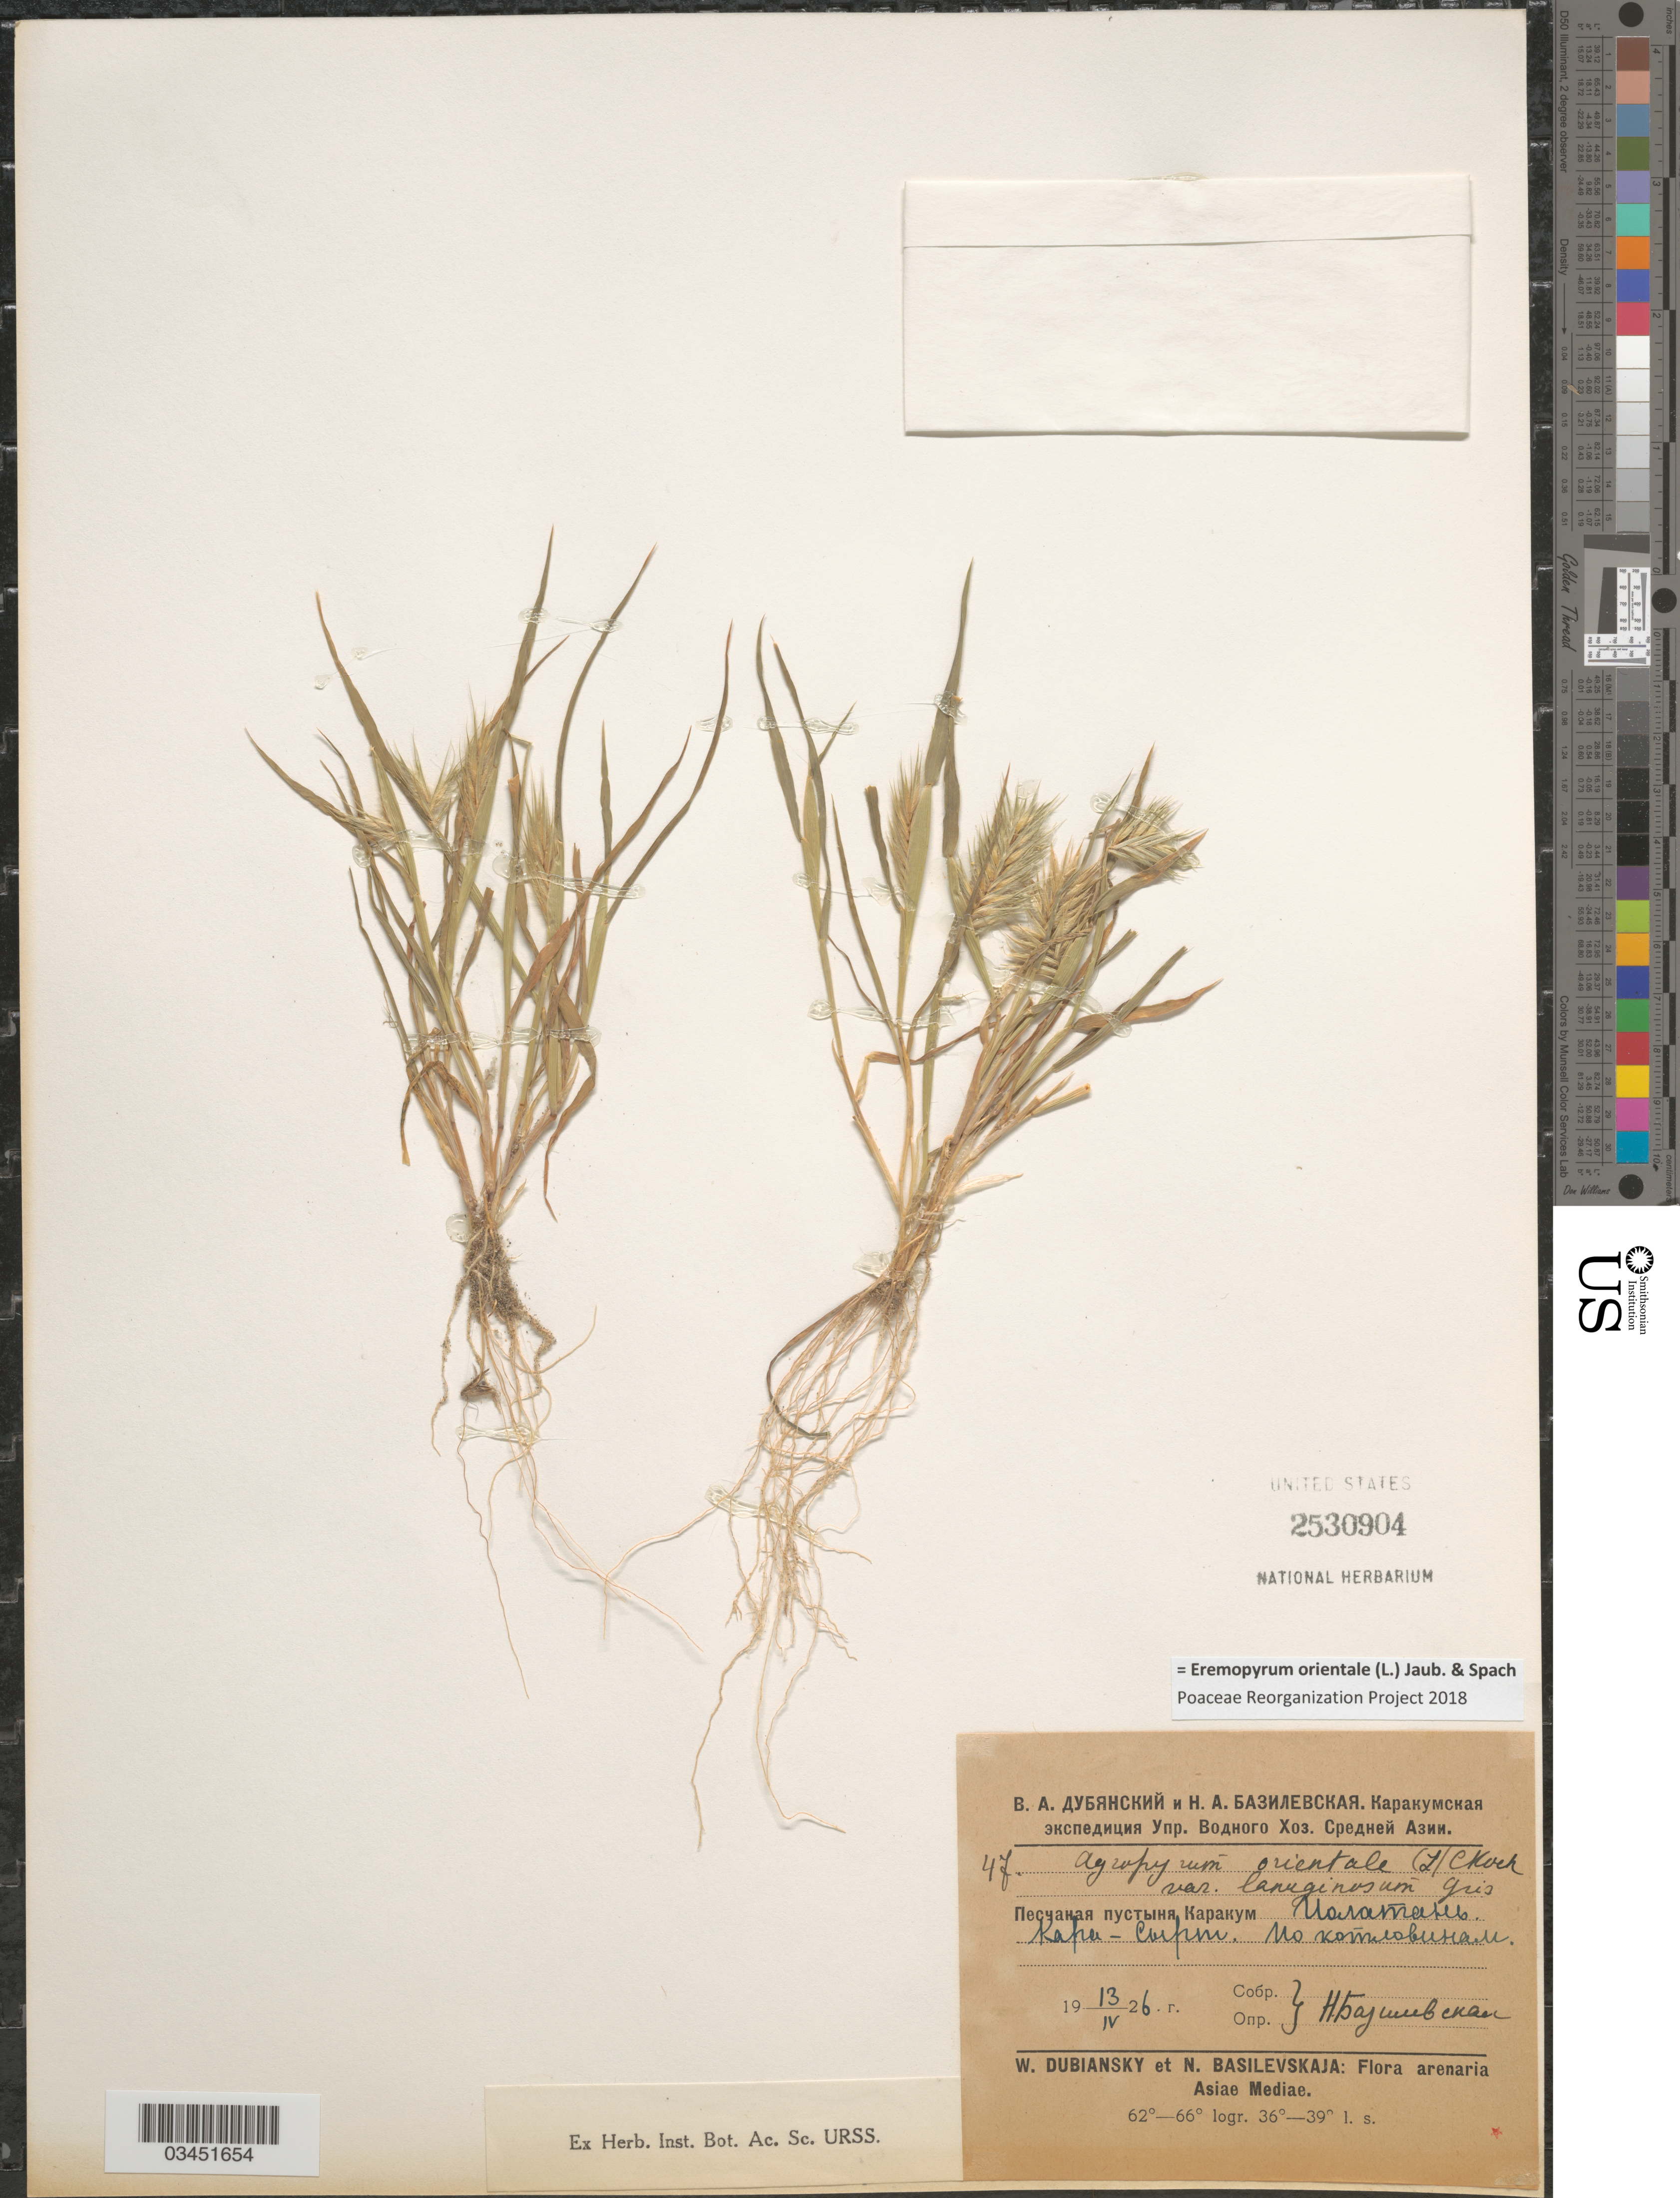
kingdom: Plantae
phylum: Tracheophyta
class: Liliopsida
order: Poales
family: Poaceae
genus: Eremopyrum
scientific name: Eremopyrum orientale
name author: (L.) Jaub. & Spach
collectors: N. Bazilevskaya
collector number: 47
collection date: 1926-04-13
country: Turkmenistan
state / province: Mary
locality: Arenaria Asiae Mediae. Ýolöten, Kara-Syrt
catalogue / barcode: US 2530904